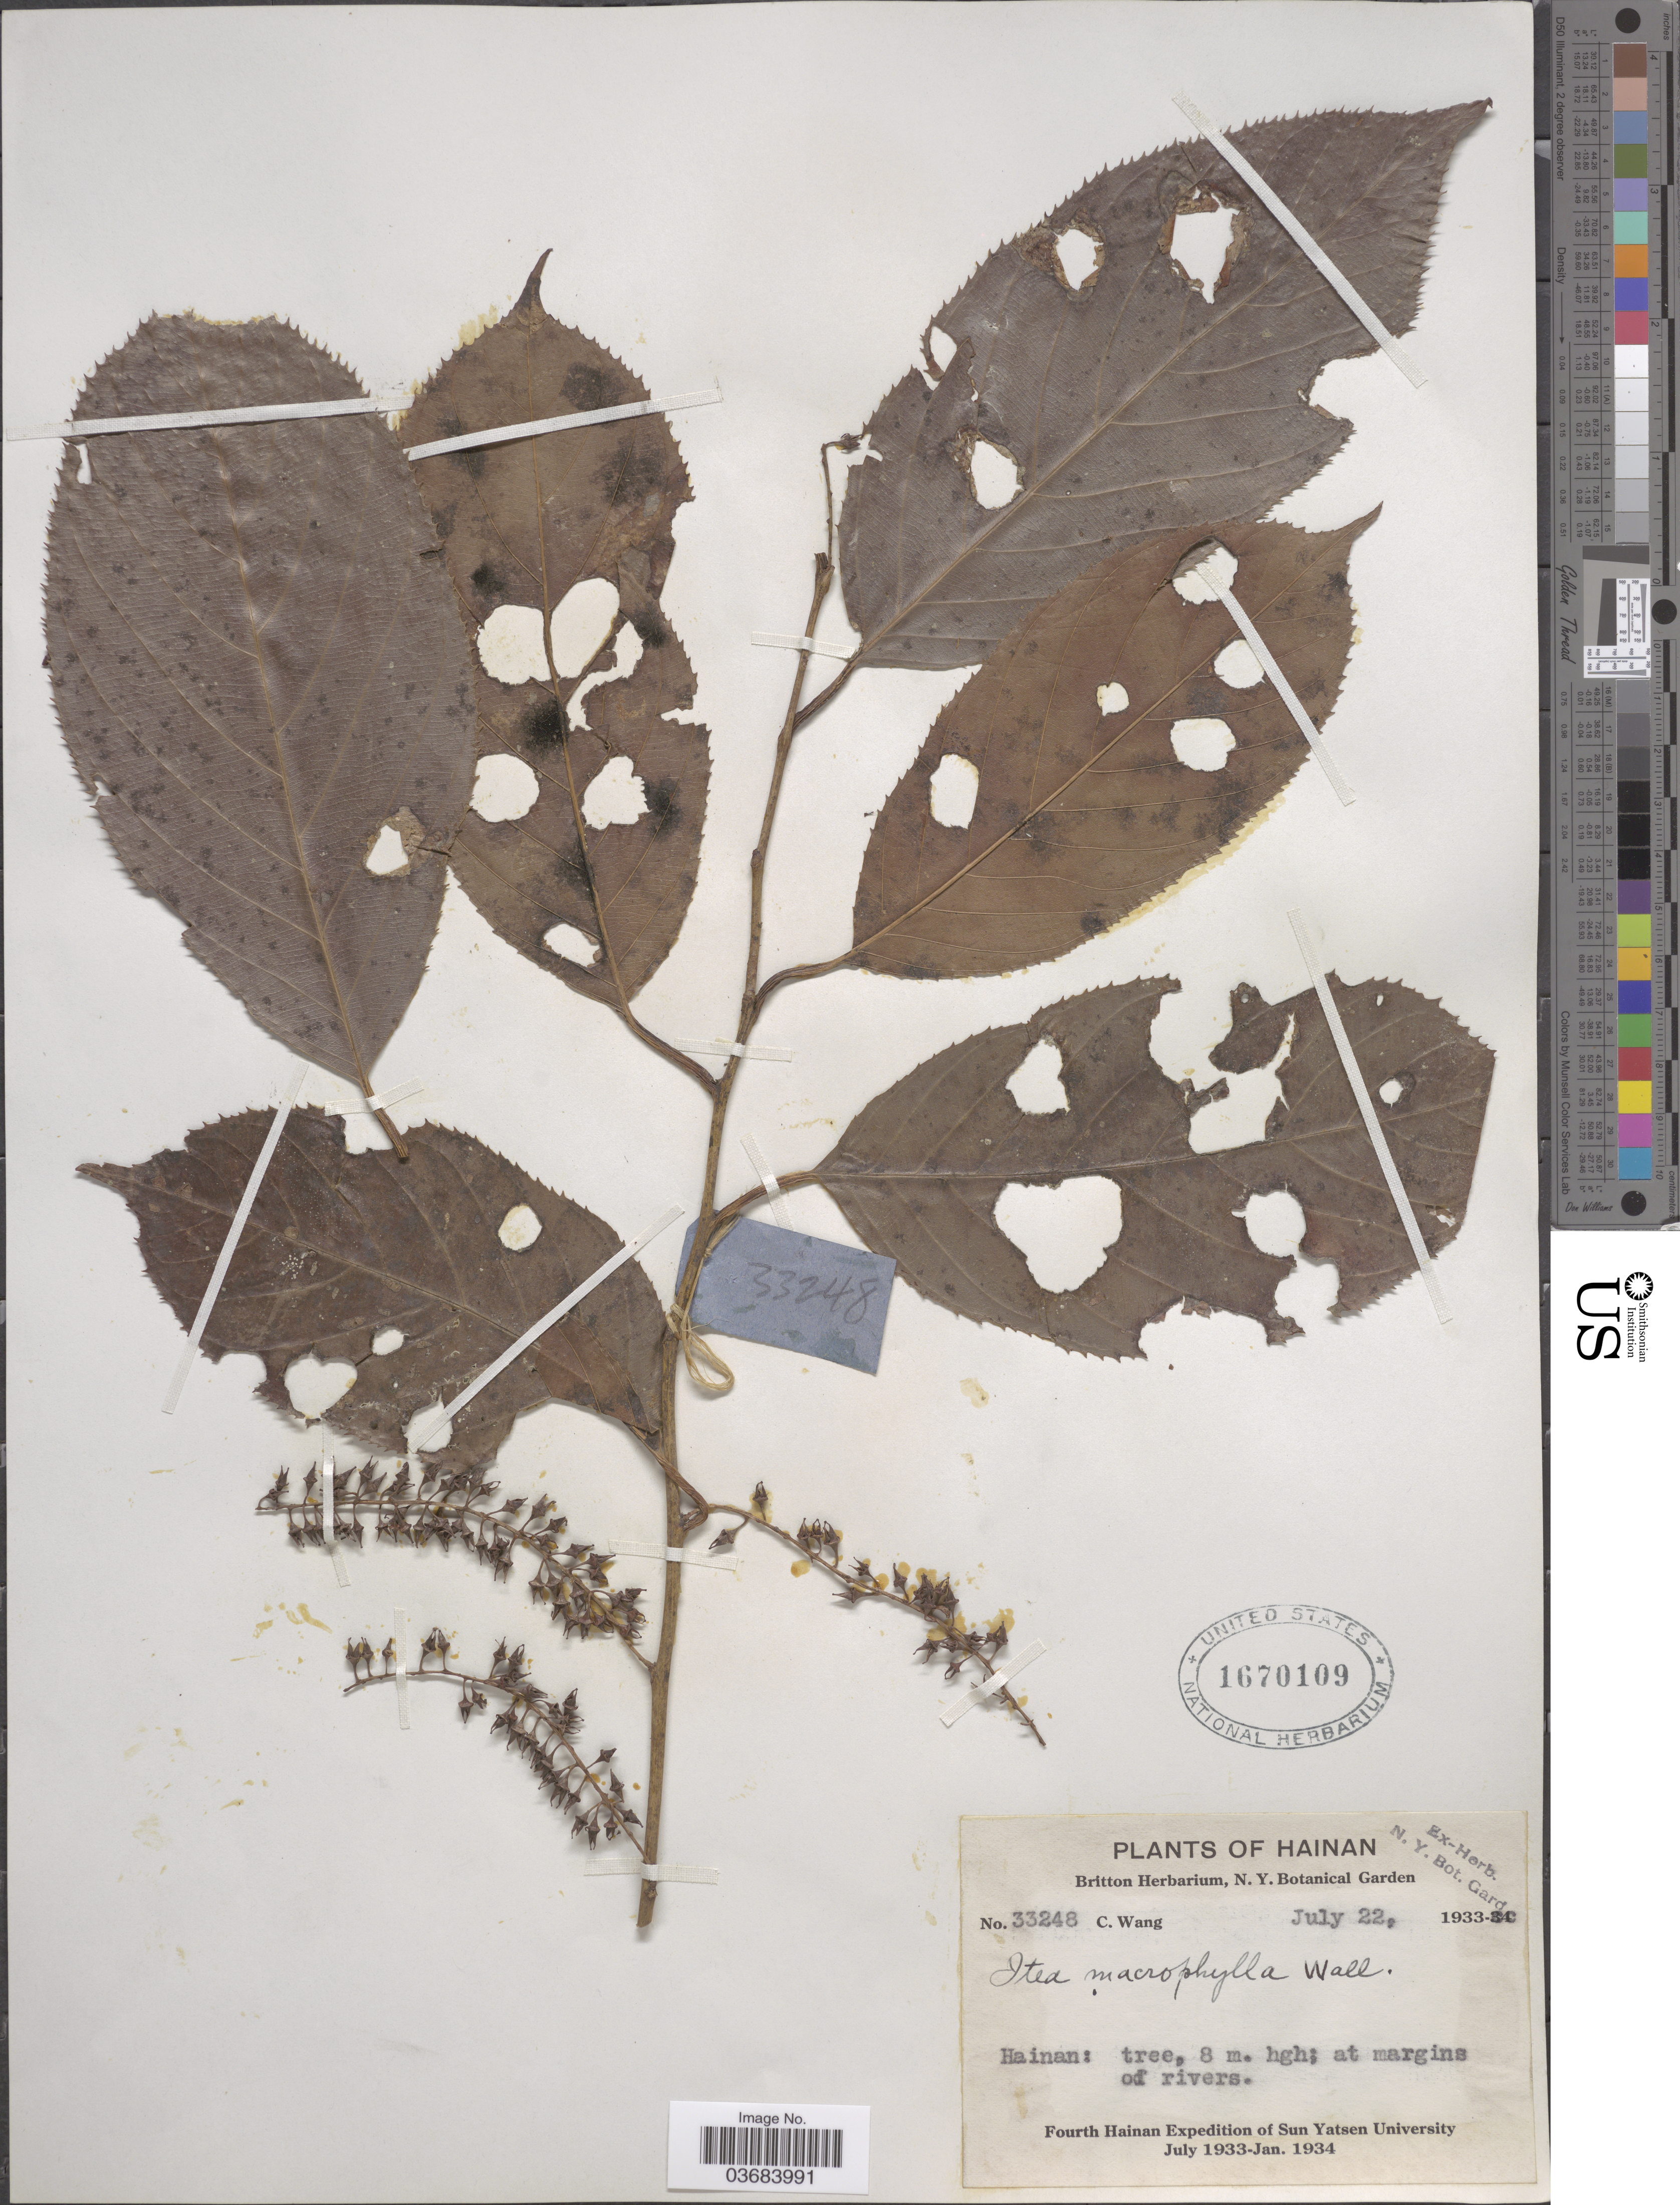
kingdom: Plantae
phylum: Tracheophyta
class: Magnoliopsida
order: Saxifragales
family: Iteaceae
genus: Itea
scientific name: Itea macrophylla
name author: Wall.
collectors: C. Wang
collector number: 33246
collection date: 1933-07-22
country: China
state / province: Hainan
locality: At margins of rivers. Fourth Hainan Expedition of Sun Yatsen University July 1933- Jan. 1934.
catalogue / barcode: US 1670109